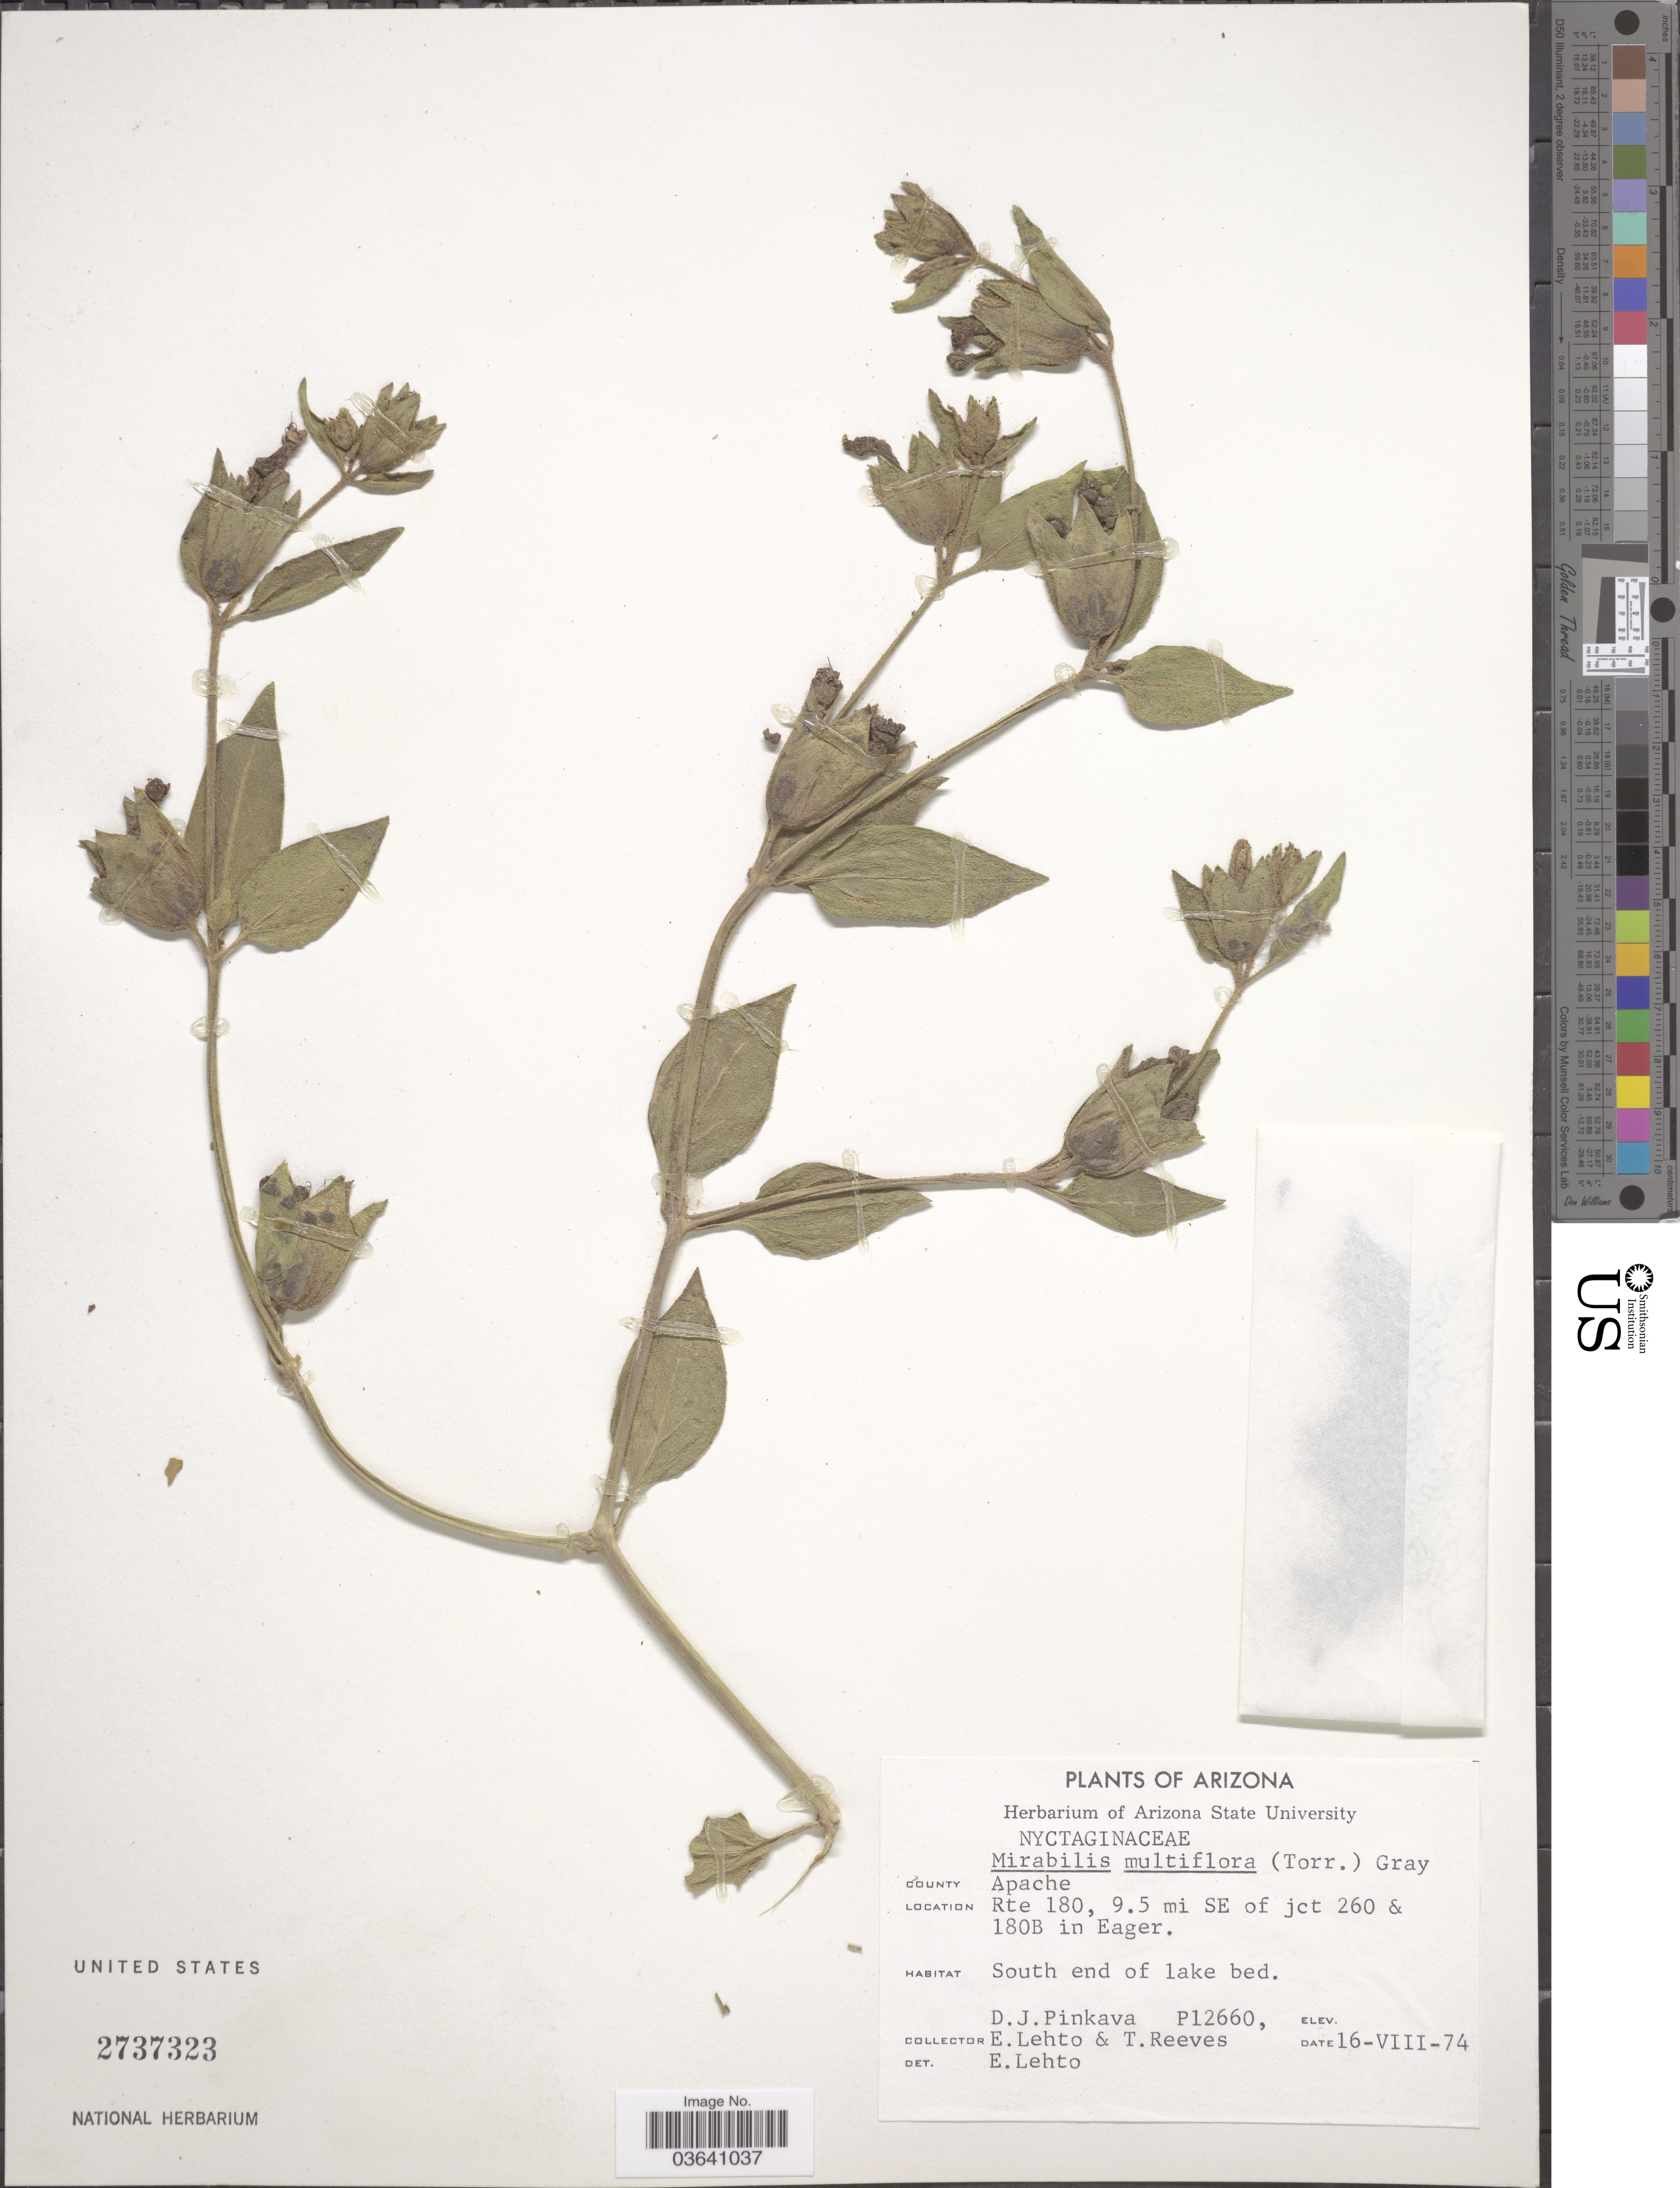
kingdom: Plantae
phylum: Tracheophyta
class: Magnoliopsida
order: Caryophyllales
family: Nyctaginaceae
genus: Mirabilis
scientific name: Mirabilis multiflora var. multiflora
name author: (Torr.) A. Gray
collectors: D. J. Pinkava, E. Lehto & T. Reeves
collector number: P12660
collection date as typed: Transcribed d/m/y: 16/8/74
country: United States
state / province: Arizona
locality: County Apache. Rte 180, 9.5 mi SE of jct 260 & 180B in Eager. South end of lake bed.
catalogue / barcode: US 2737323